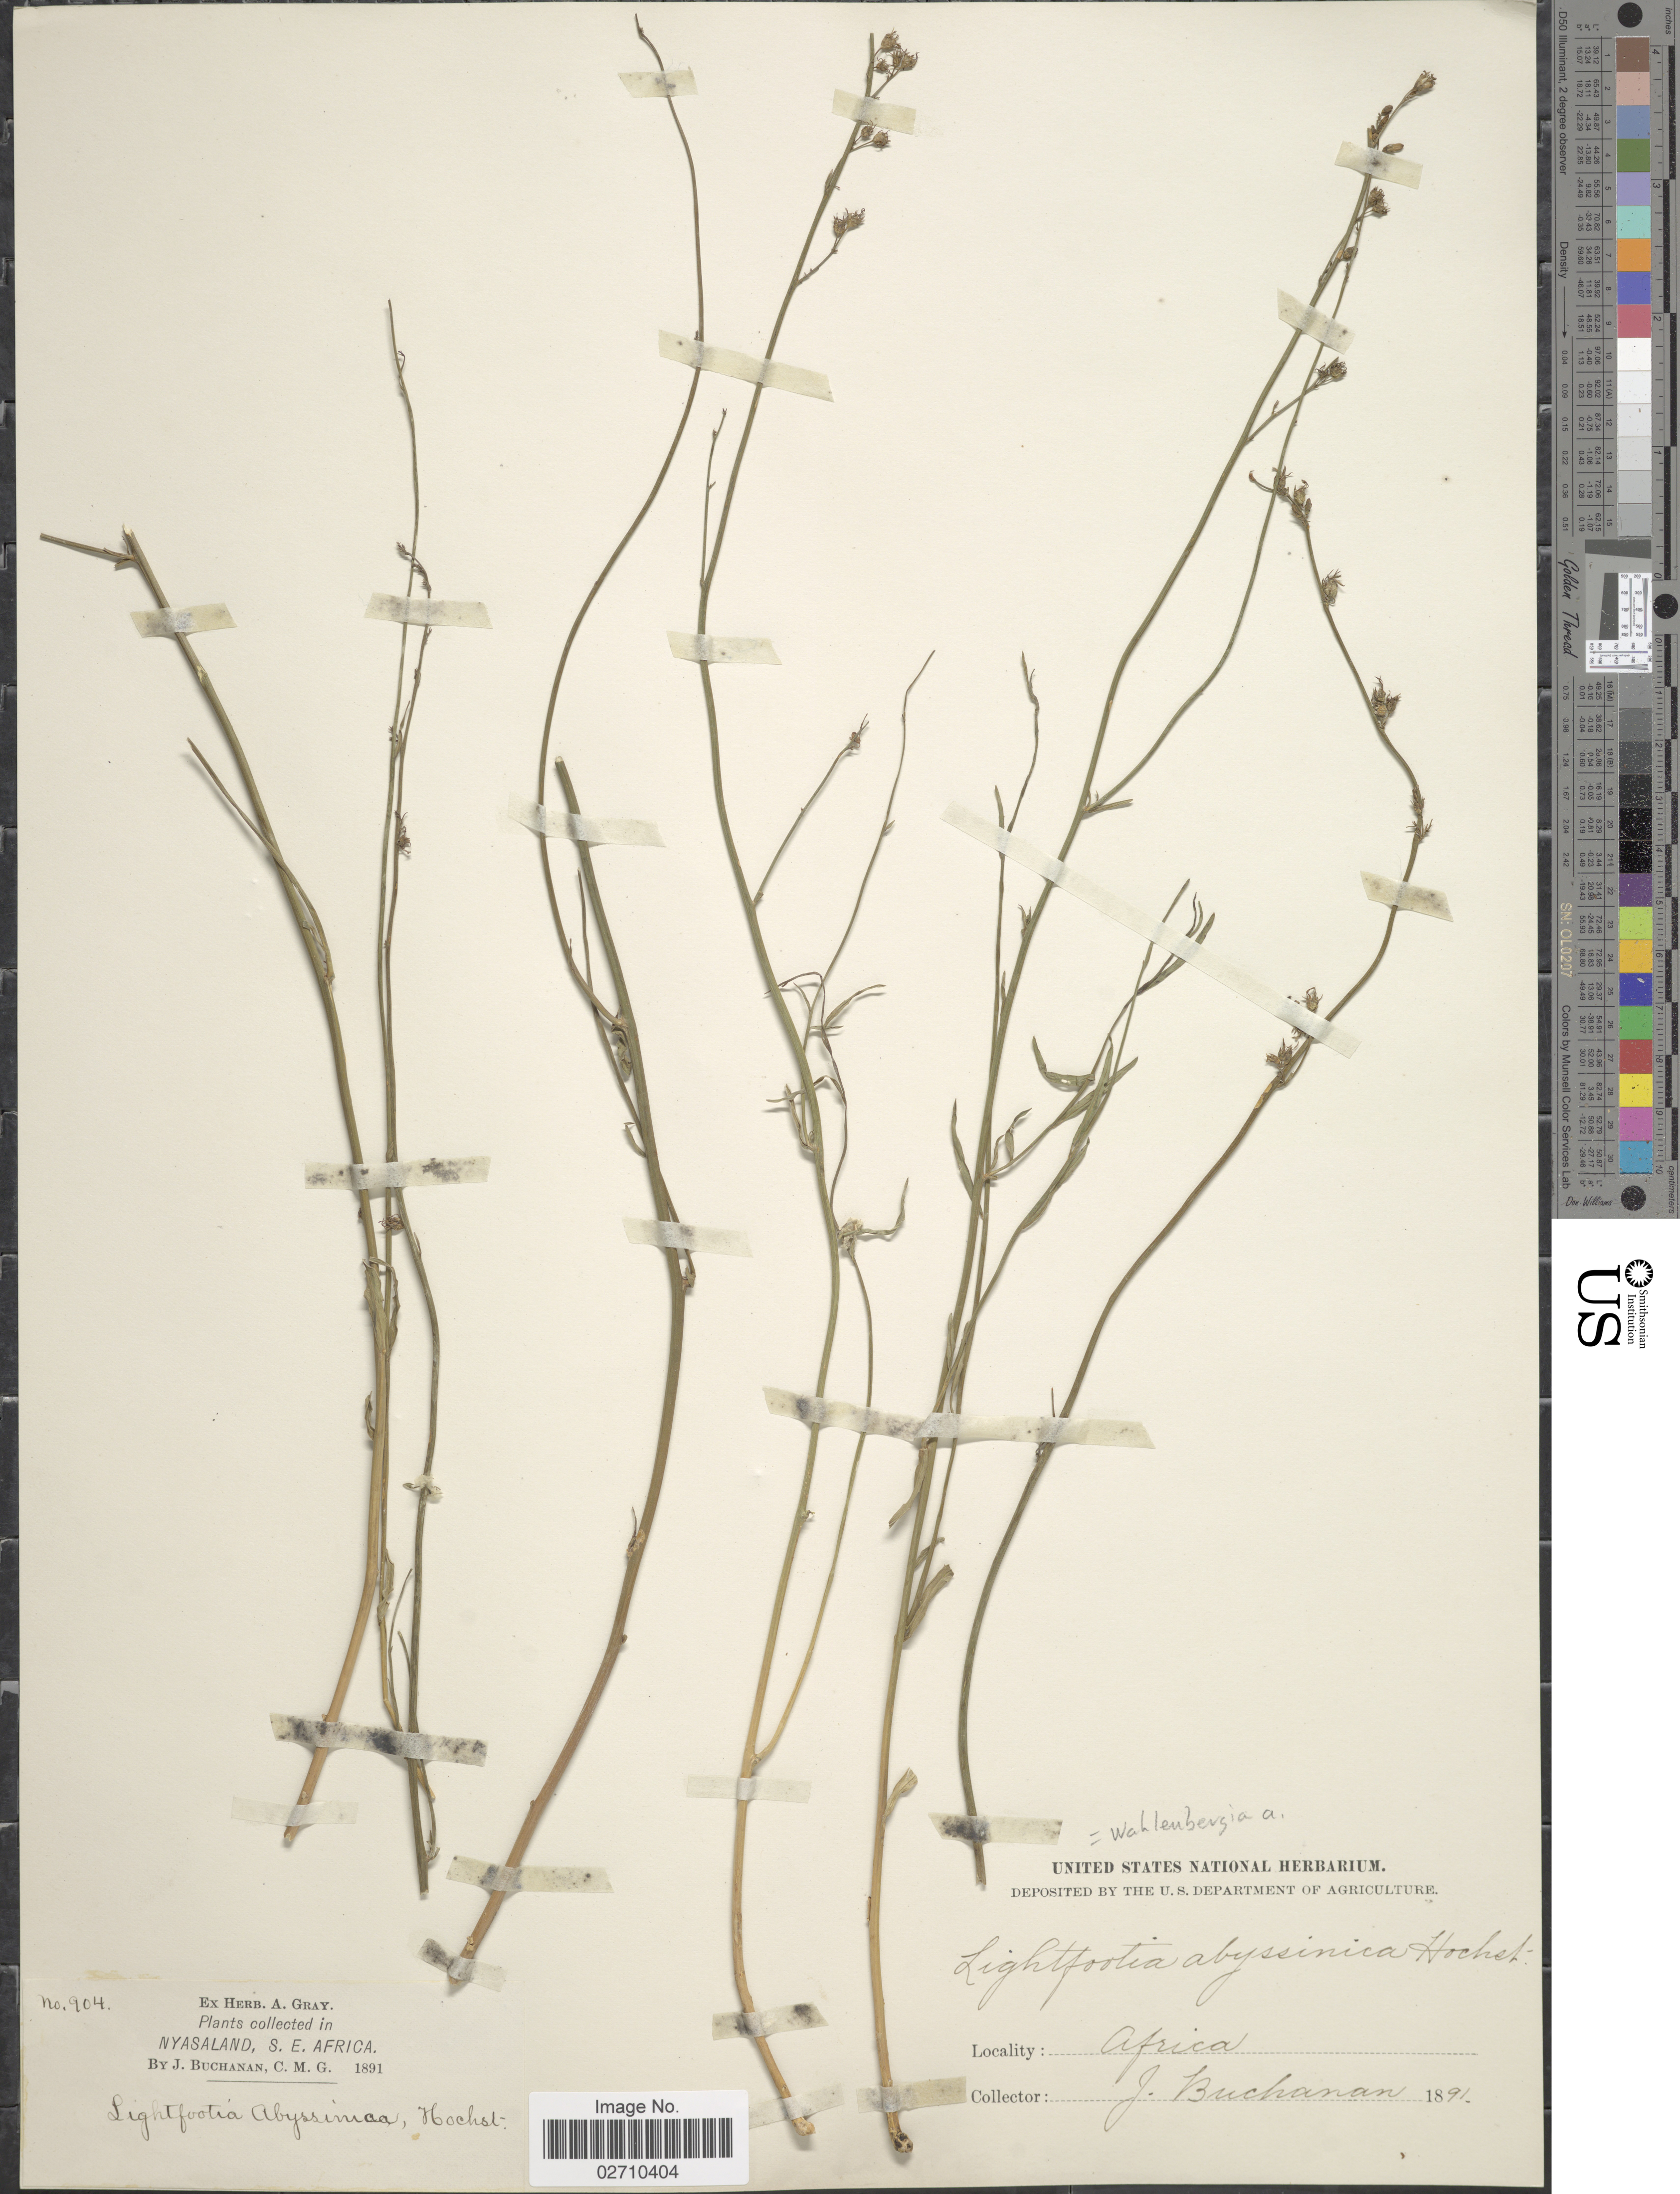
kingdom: Plantae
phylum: Tracheophyta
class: Magnoliopsida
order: Asterales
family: Campanulaceae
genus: Wahlenbergia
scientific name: Wahlenbergia abyssinica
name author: (Hochst. ex A. Rich.) Thulin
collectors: J. Buchanan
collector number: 904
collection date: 1891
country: Malawi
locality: Nyasaland. S.E. Africa.